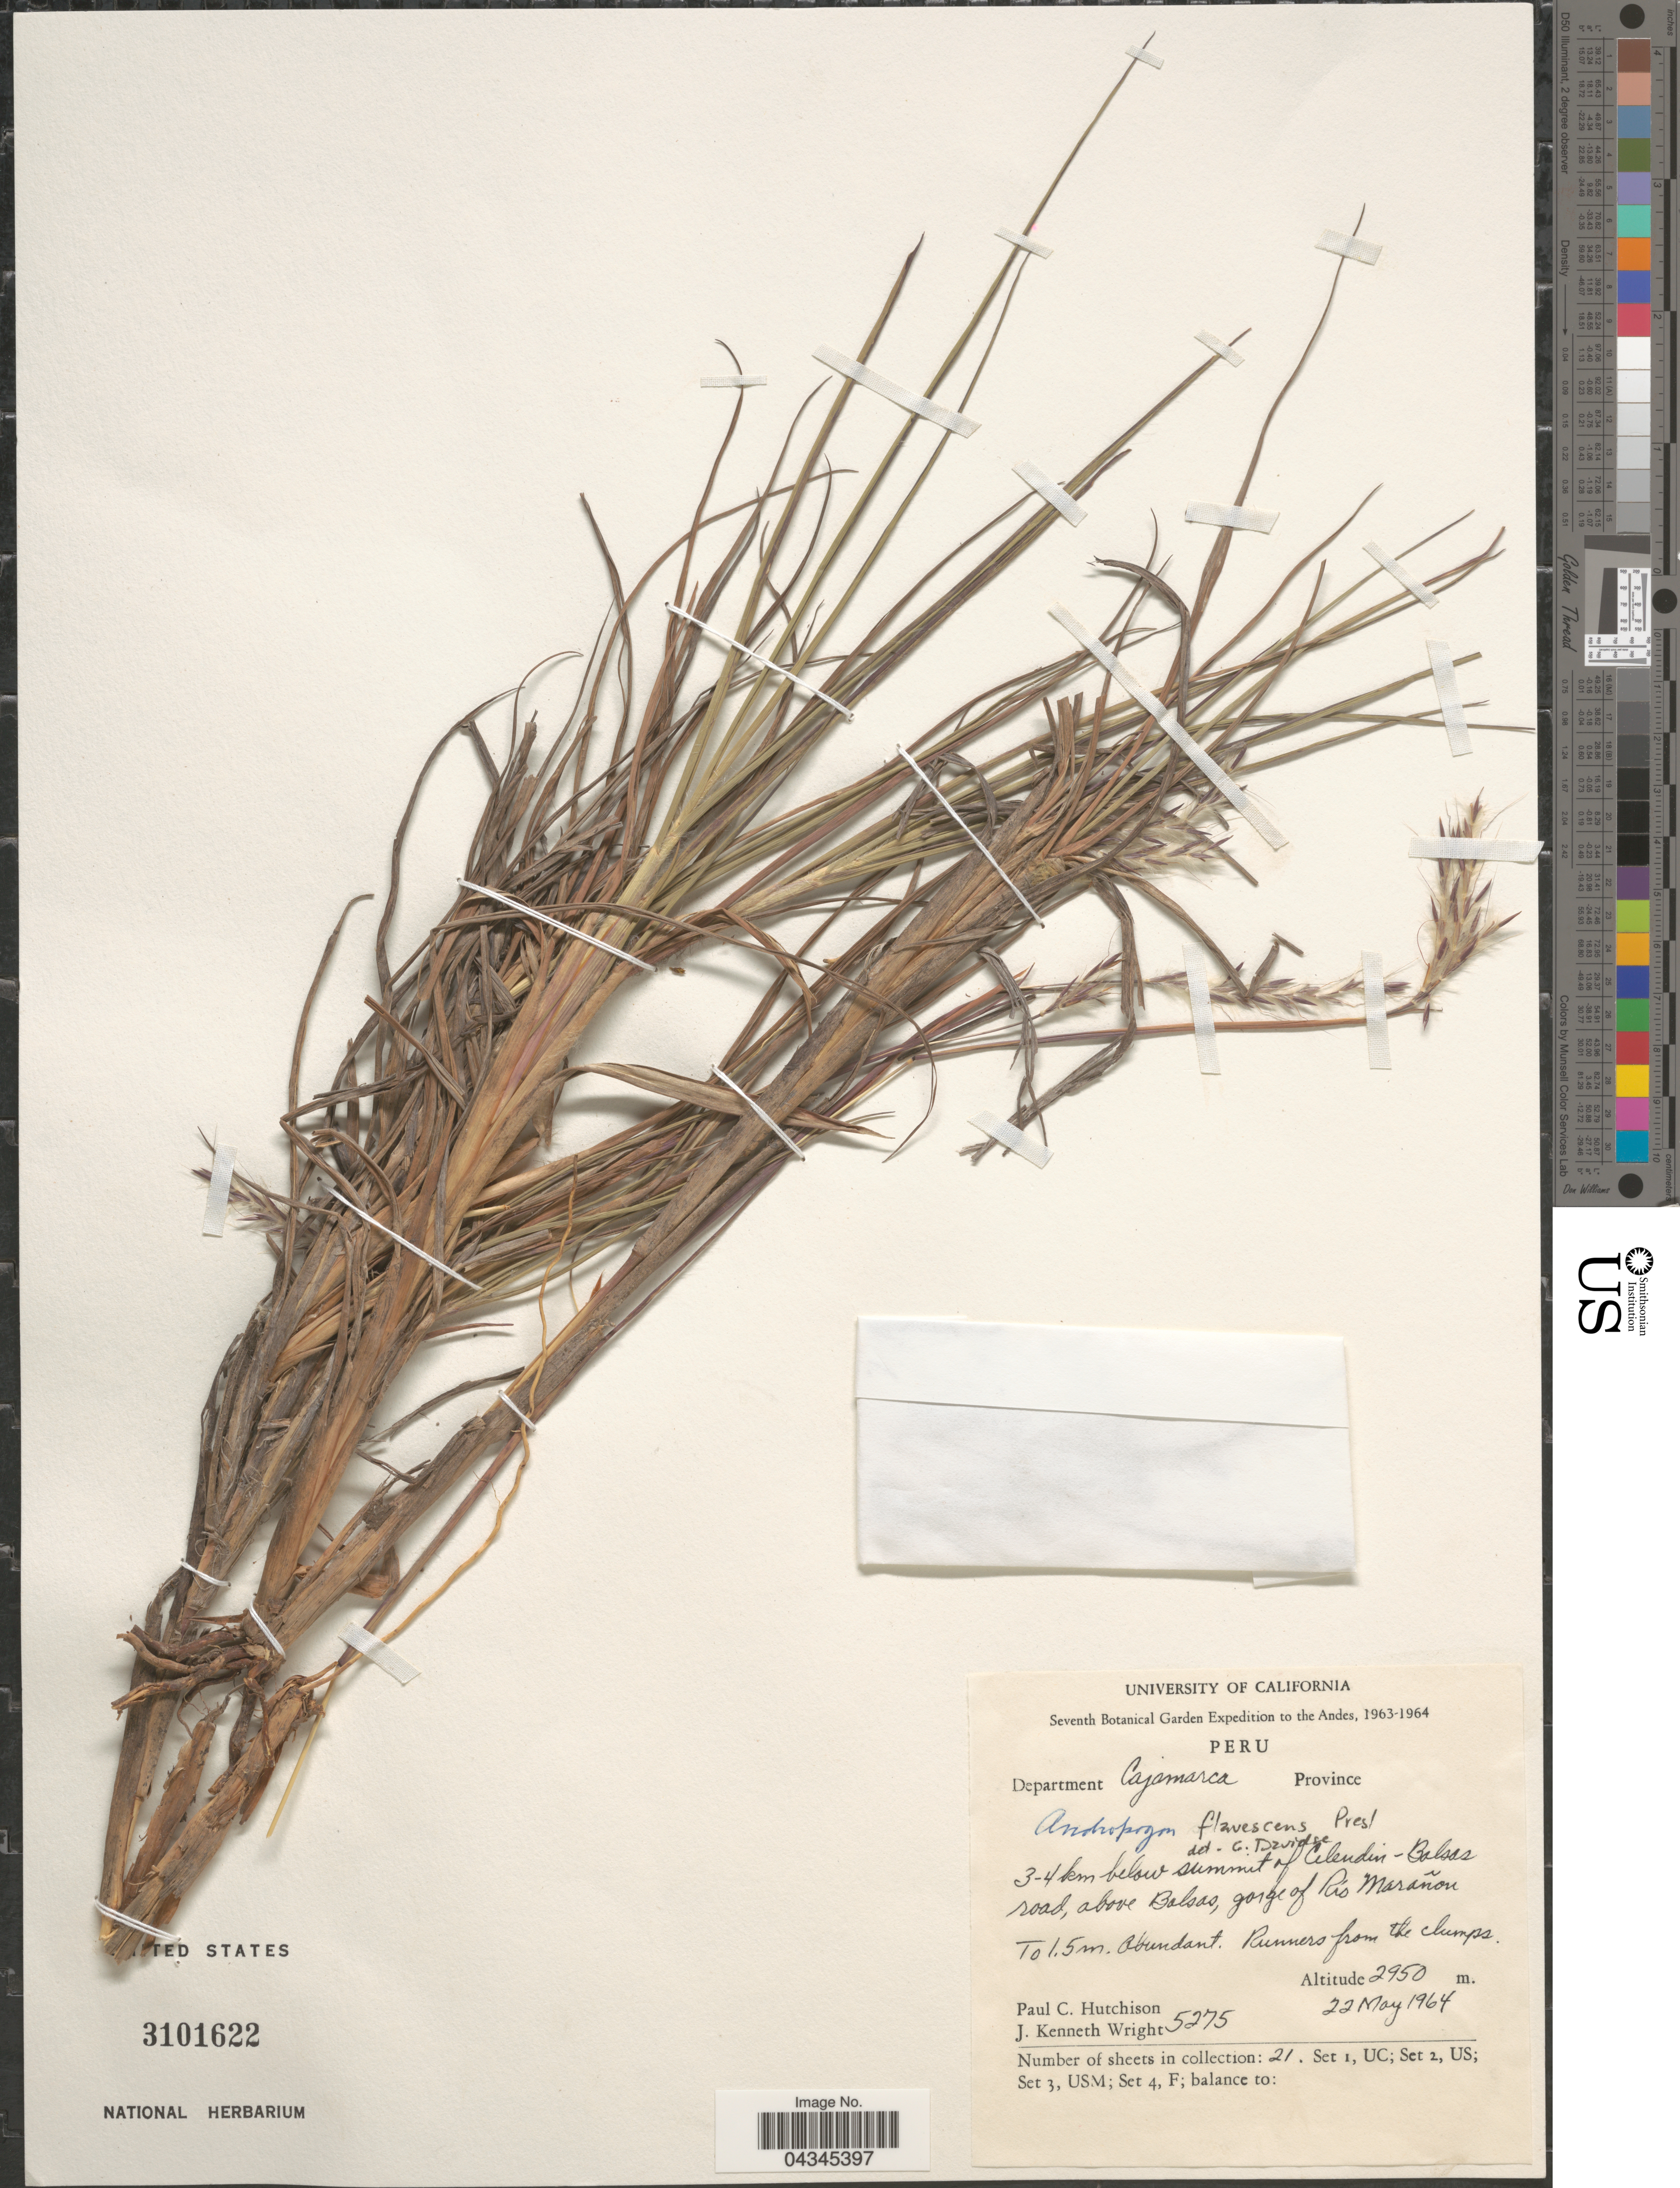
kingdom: Plantae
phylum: Tracheophyta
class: Liliopsida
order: Poales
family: Poaceae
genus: Andropogon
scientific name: Andropogon flavescens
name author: C. Presl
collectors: P. C. Hutchison & J. K. Wright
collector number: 5275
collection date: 1964-05-22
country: Peru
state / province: Cajamarca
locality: Seventh Botanical Garden Expedition to the Andes, 1963-1964. 3-4 km below summit of Celendin - Balsas road, above Balsas, gorge of Rio Marañon.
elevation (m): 2950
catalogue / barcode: US 3101622